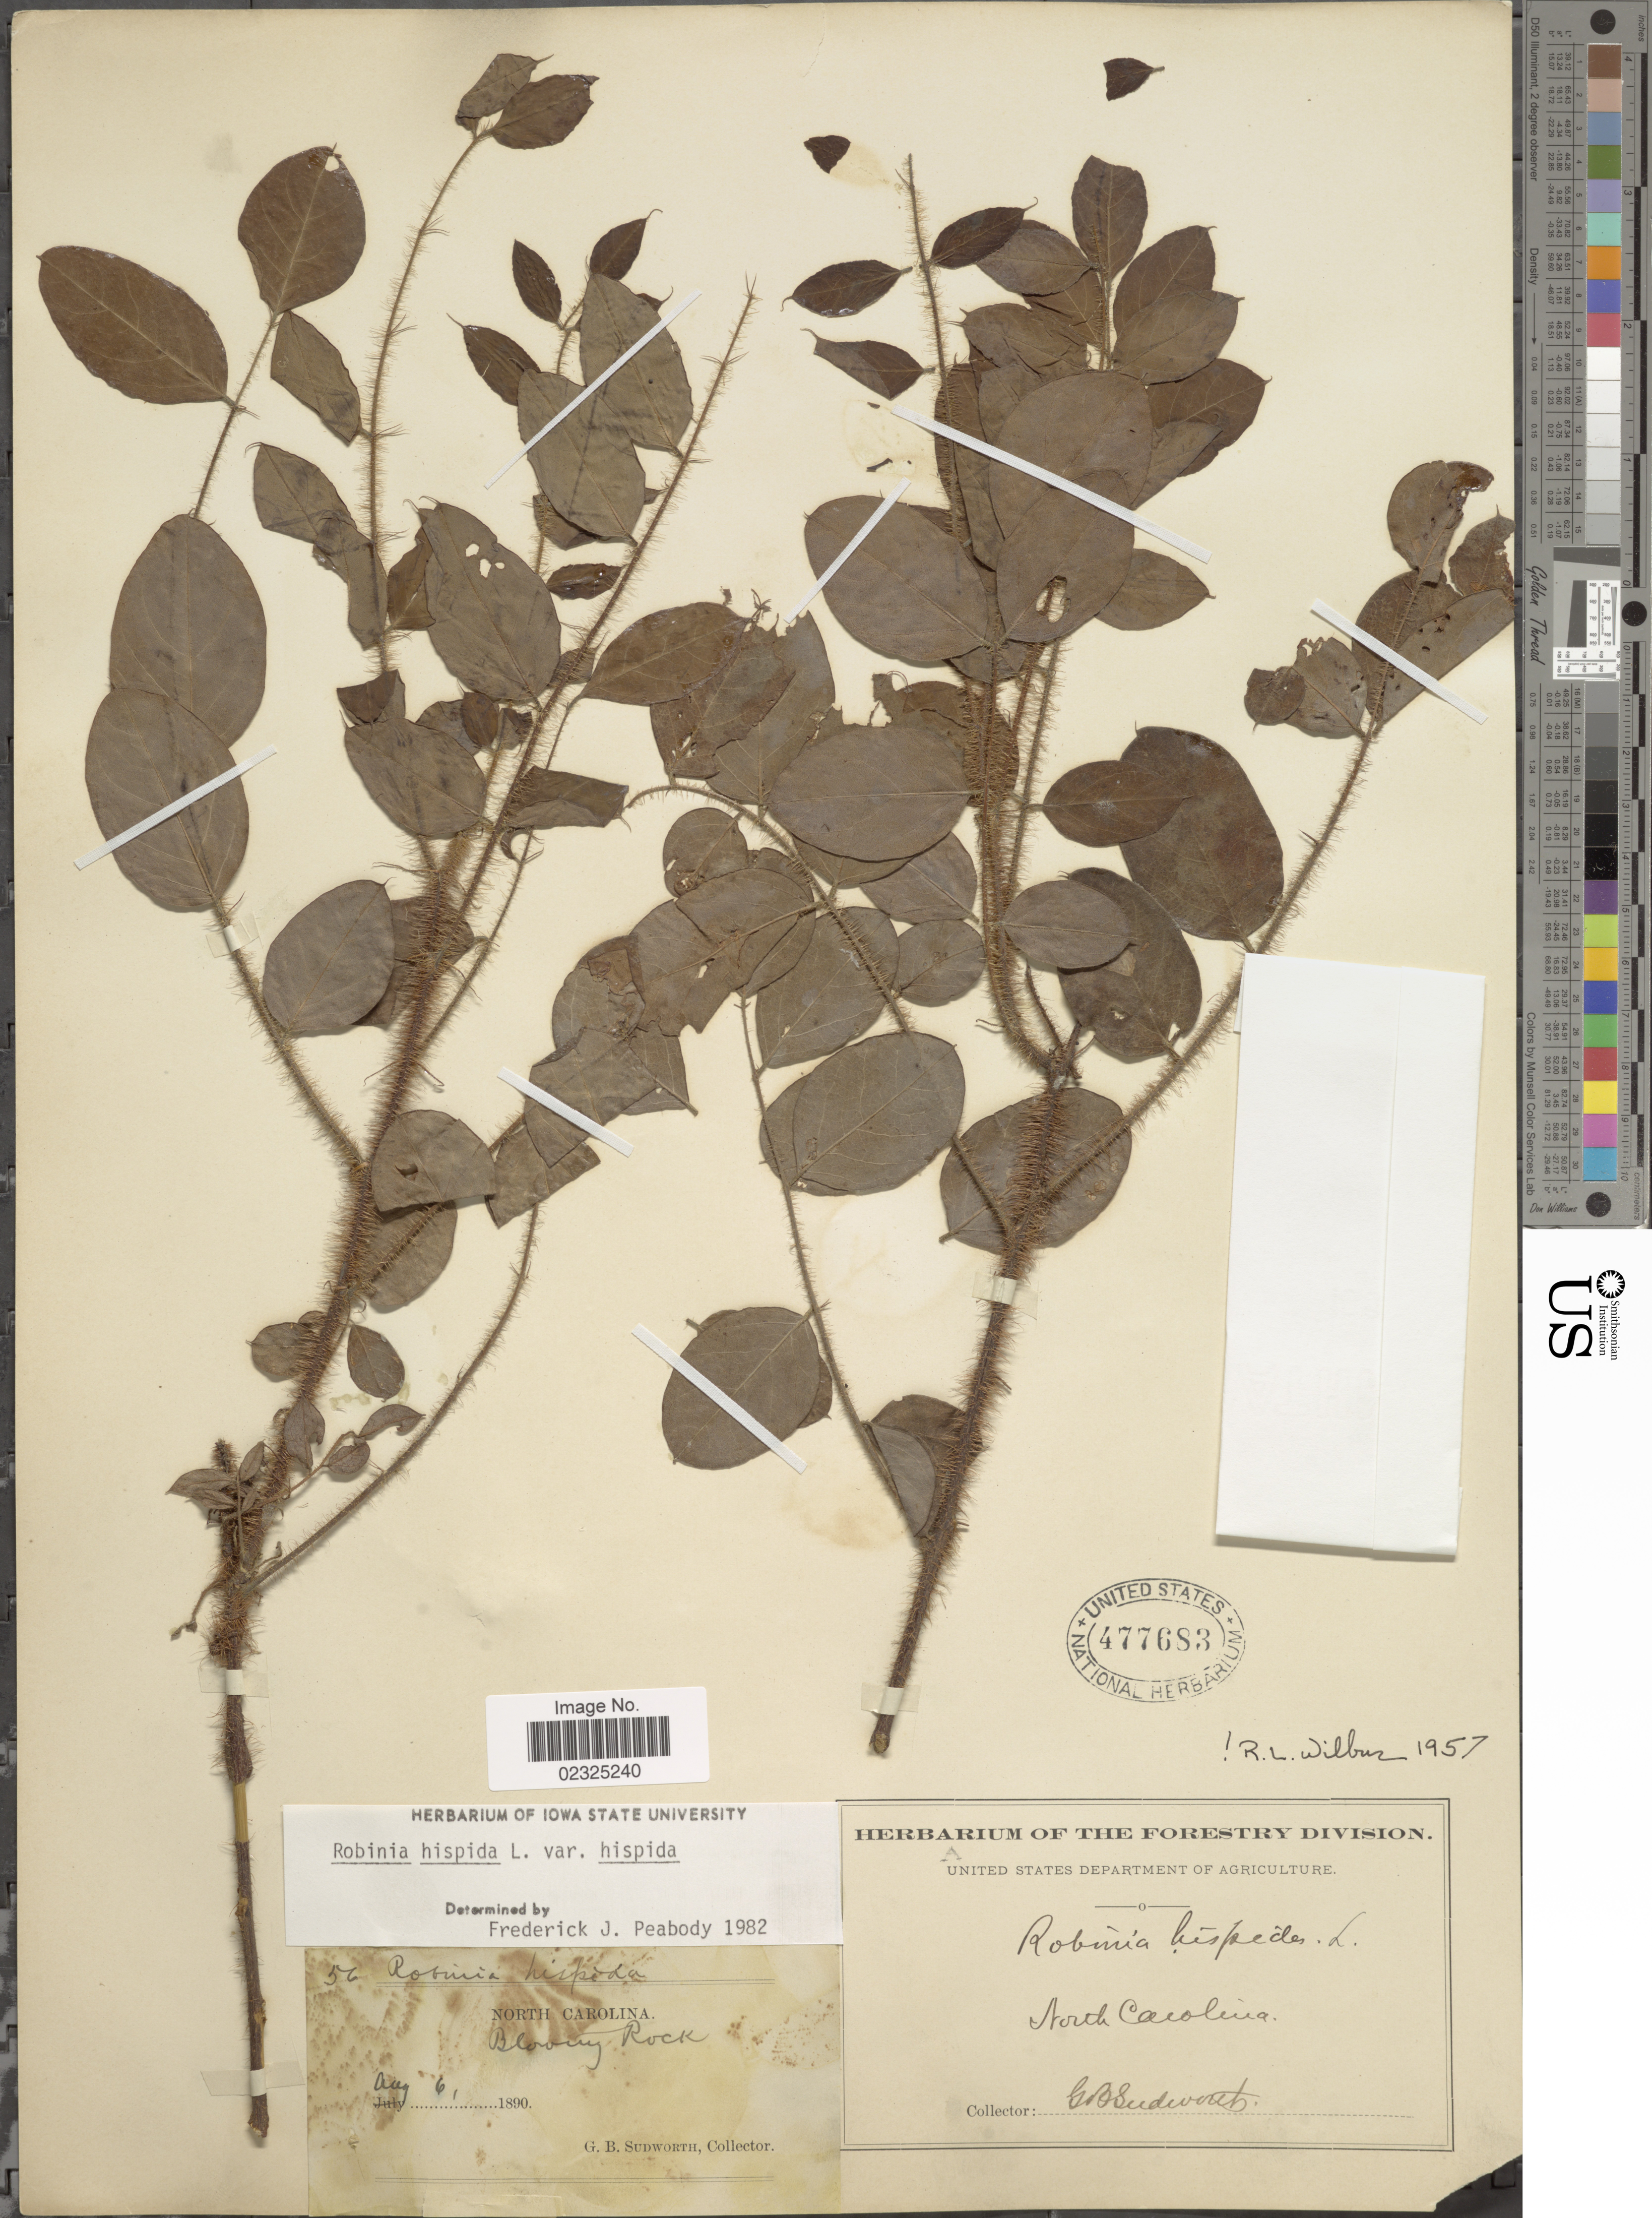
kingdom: Plantae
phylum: Tracheophyta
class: Magnoliopsida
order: Fabales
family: Fabaceae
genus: Robinia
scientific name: Robinia hispida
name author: L.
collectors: G. B. Sudworth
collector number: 56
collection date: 1890-08-06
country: United States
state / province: North Carolina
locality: Blowing Rock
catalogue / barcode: US 477683